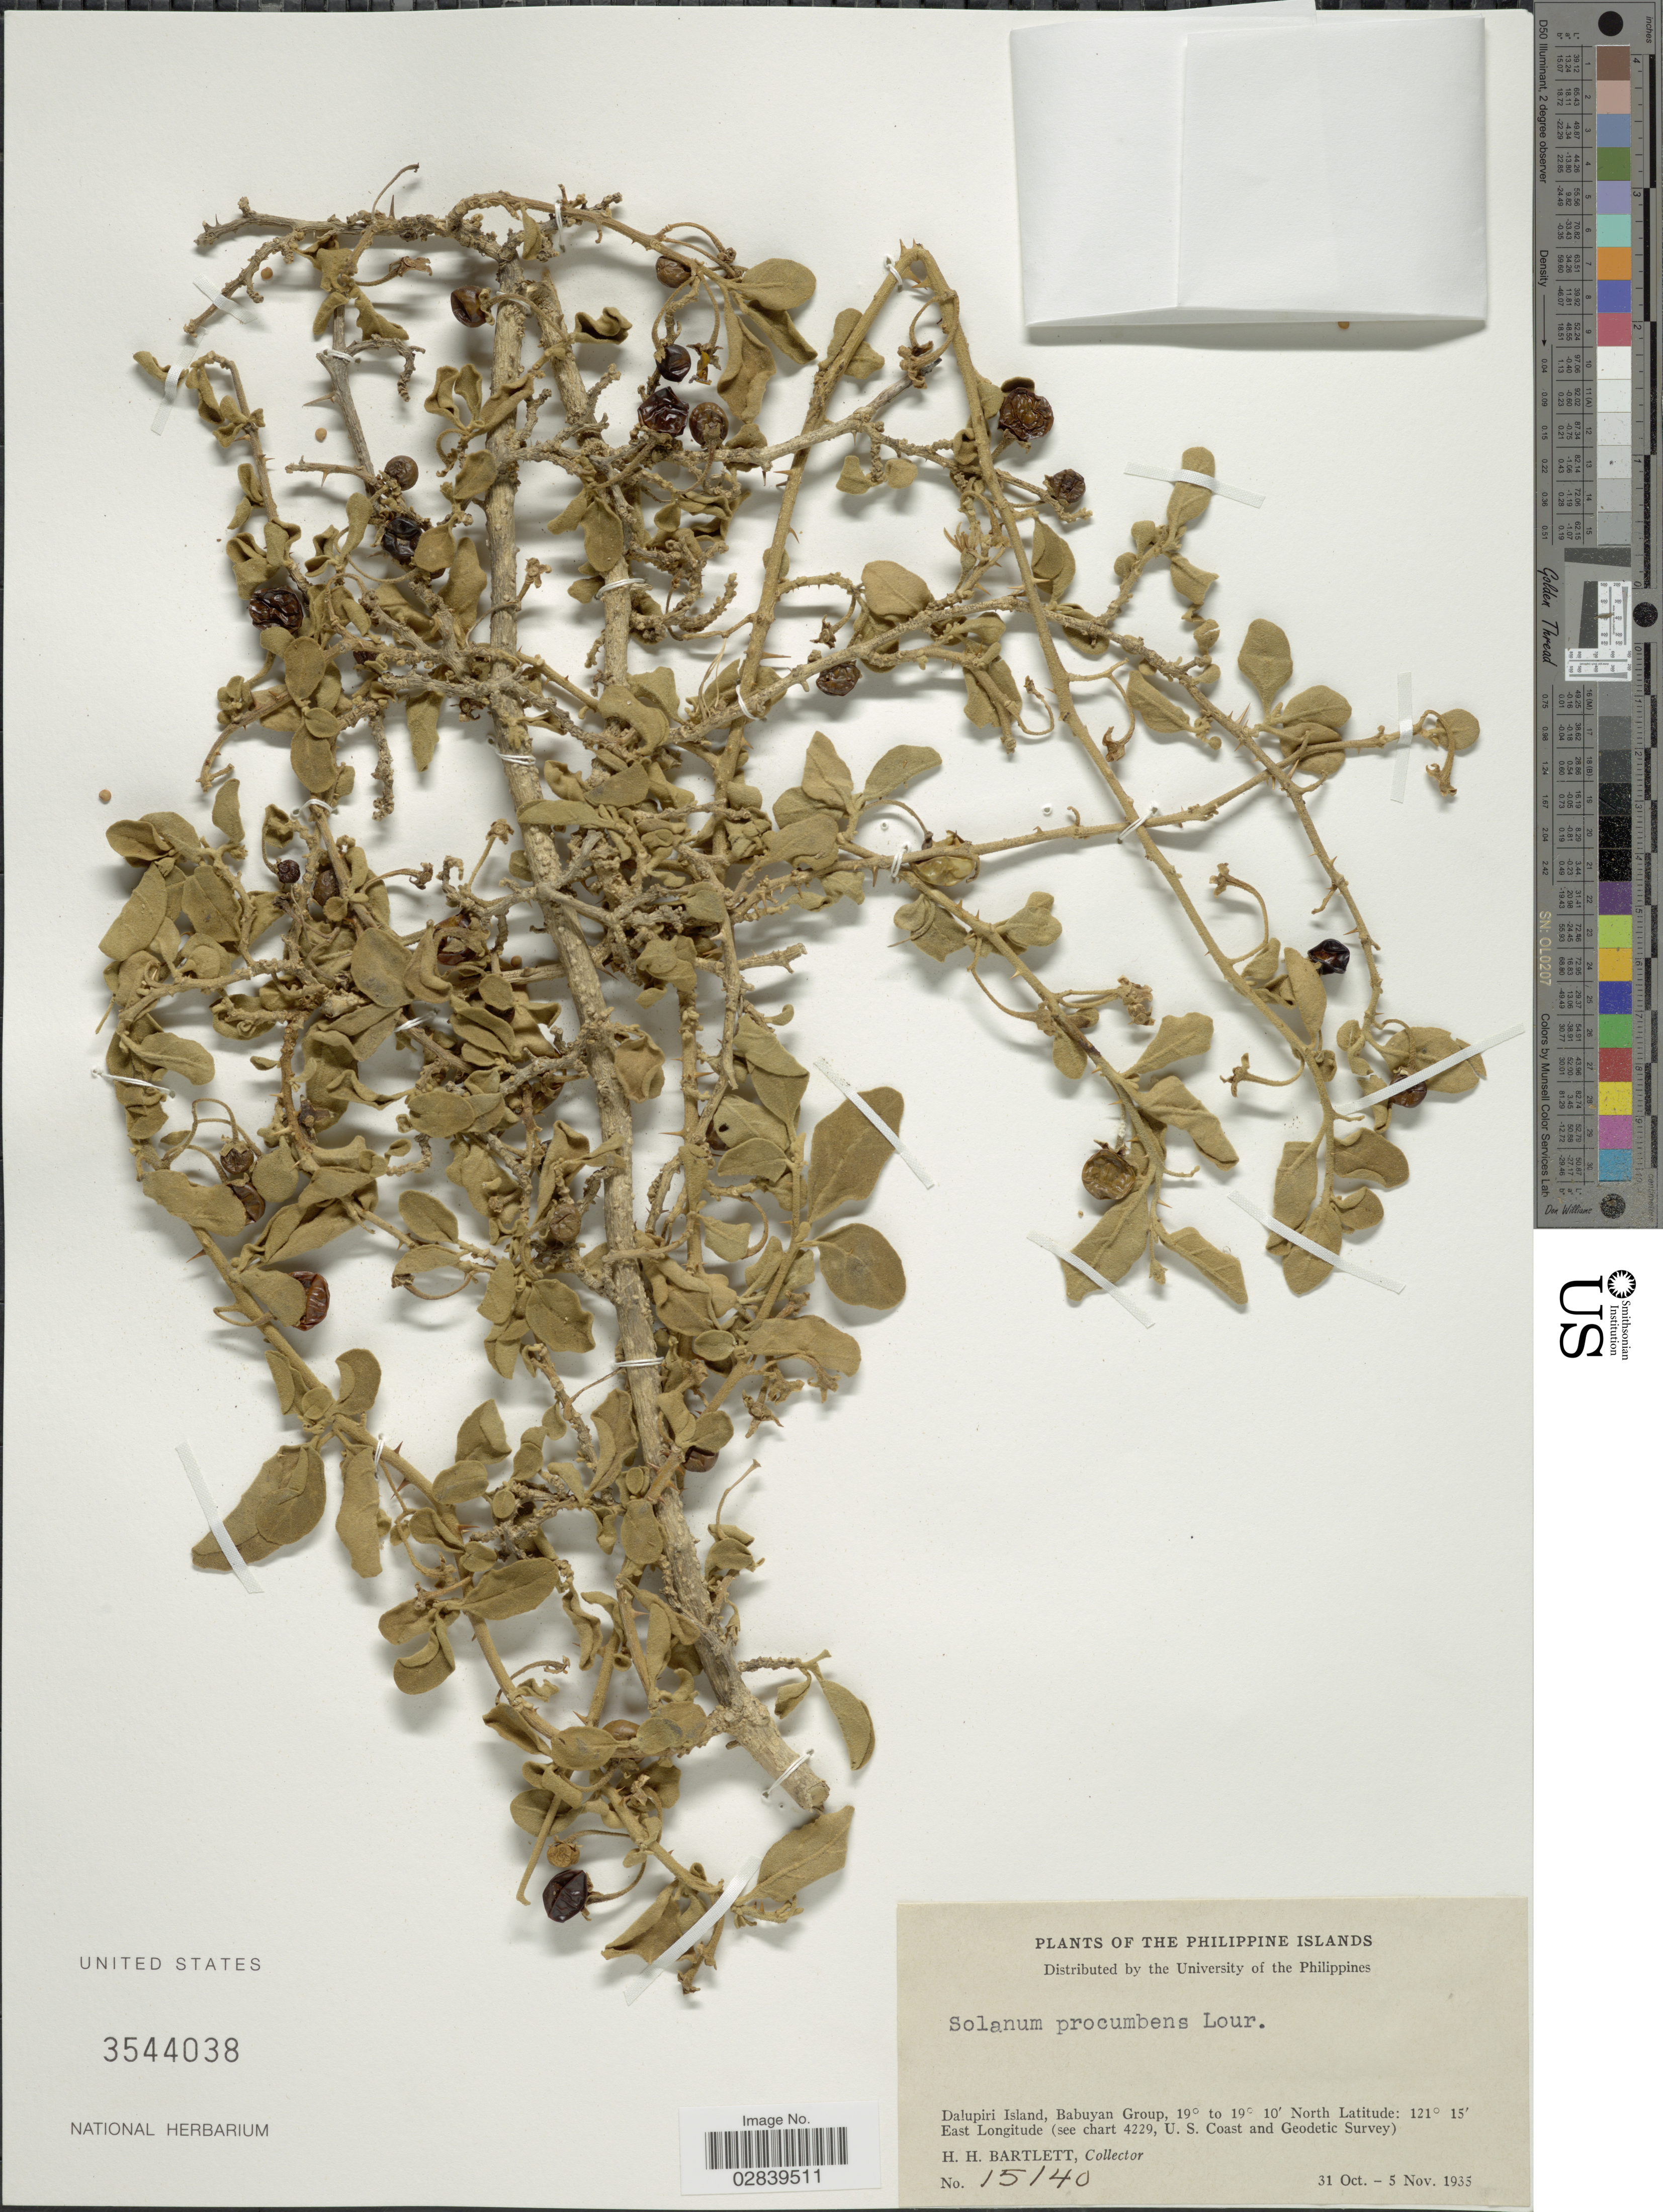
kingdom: Plantae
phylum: Tracheophyta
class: Magnoliopsida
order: Solanales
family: Solanaceae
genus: Solanum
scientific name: Solanum procumbens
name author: Lour.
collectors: H. H. Bartlett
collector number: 15140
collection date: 1935-10-31/1935-11-05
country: Philippines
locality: Dalupiri Island, Babuyan Group.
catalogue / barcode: US 3544038